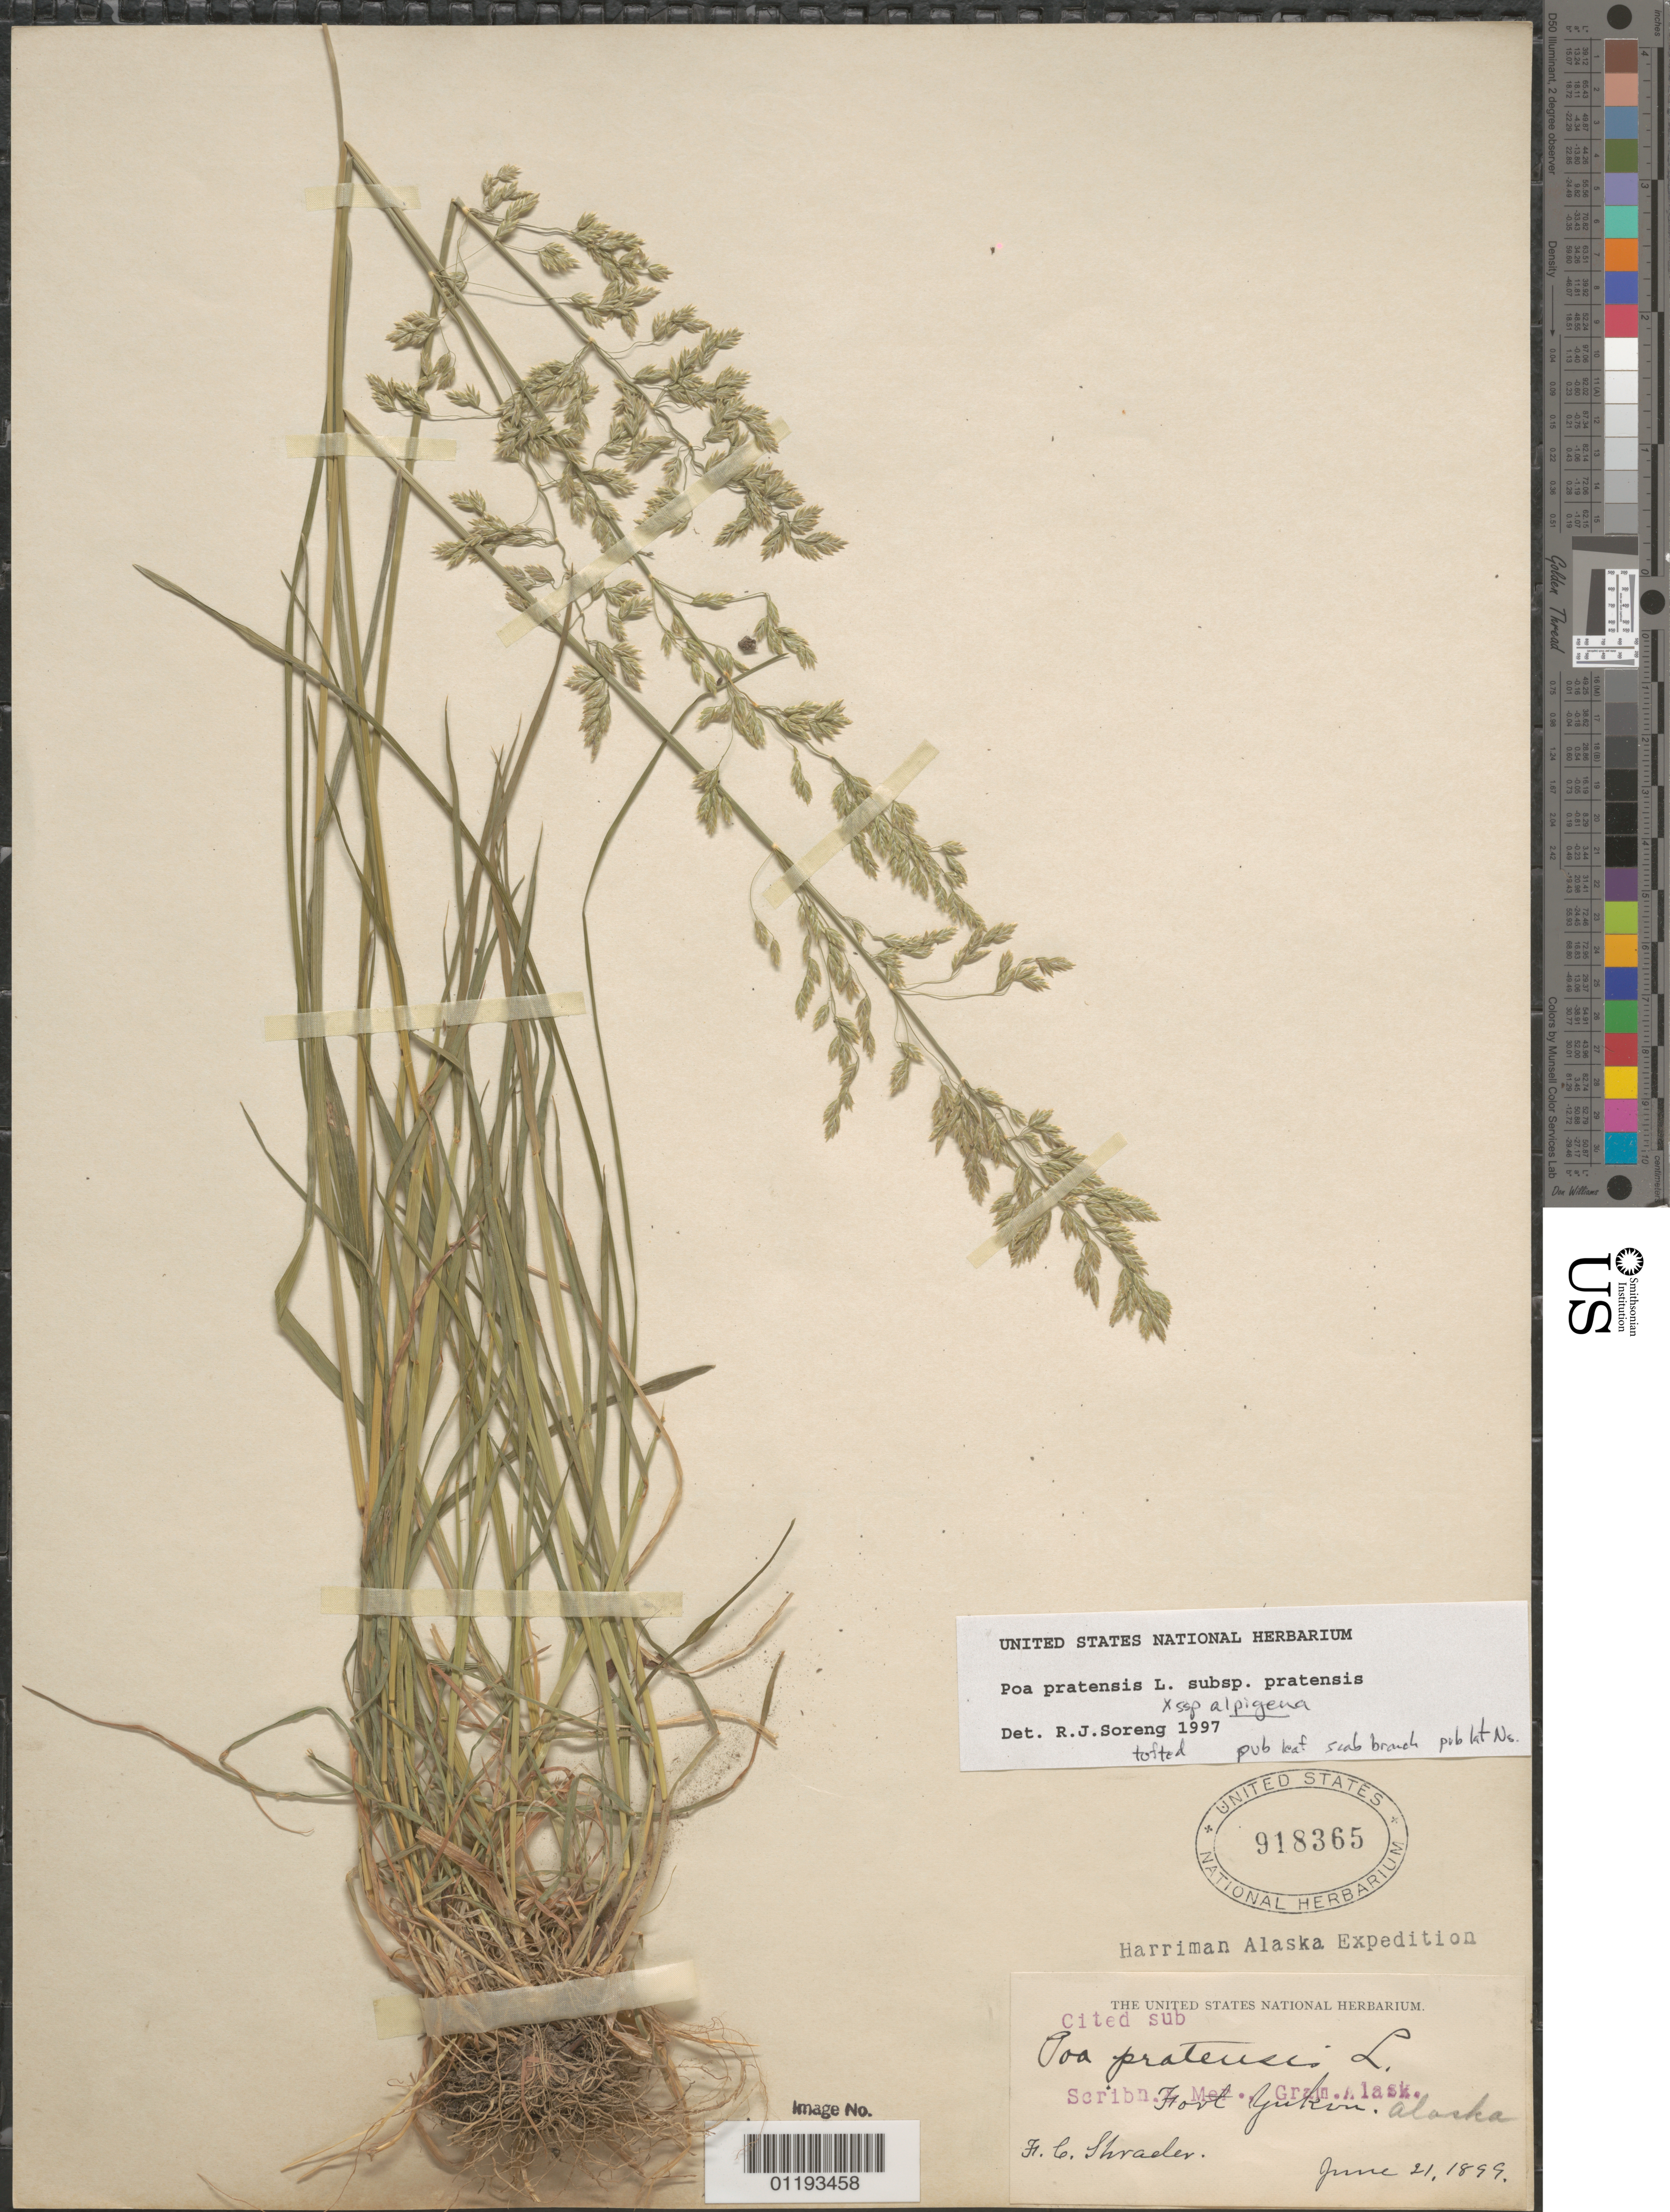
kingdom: Plantae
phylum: Tracheophyta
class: Liliopsida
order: Poales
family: Poaceae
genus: Poa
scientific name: Poa pratensis subsp. pratensis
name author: L.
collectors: F. Shrader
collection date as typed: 21 Jun 1899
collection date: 1899-06-21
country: United States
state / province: Alaska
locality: Ft. Yukon.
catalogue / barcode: US 918365